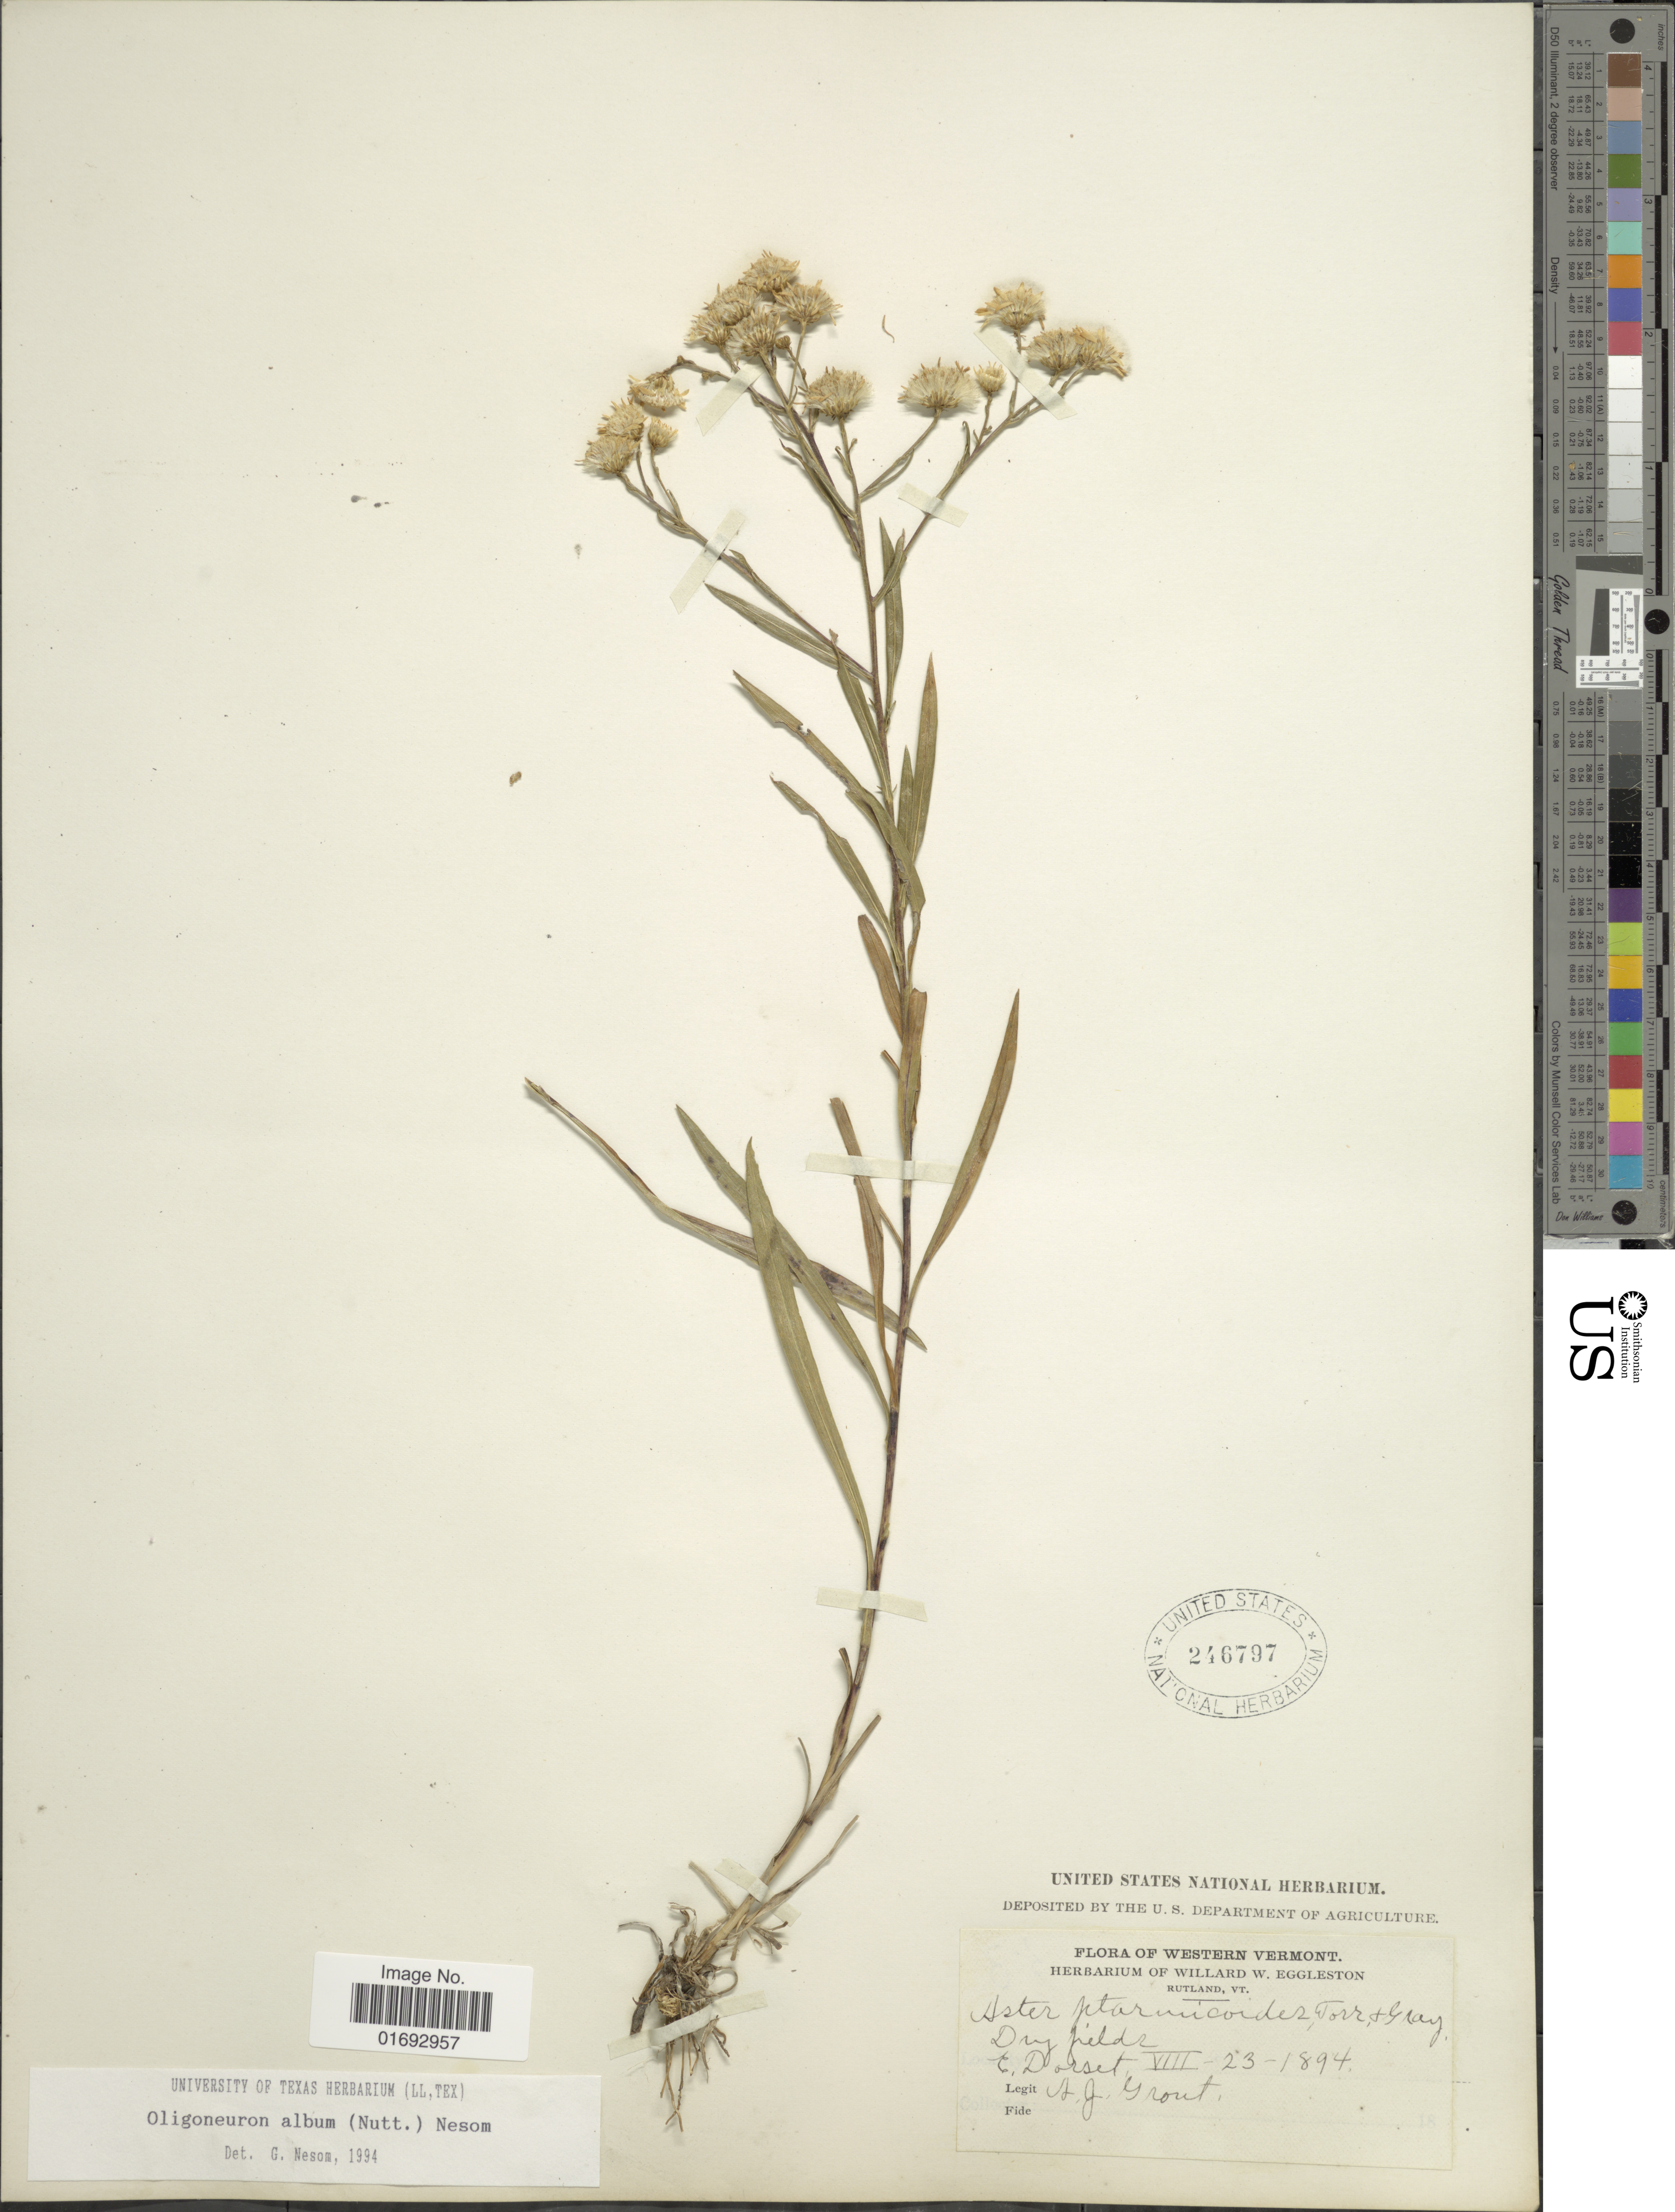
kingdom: Plantae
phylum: Tracheophyta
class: Magnoliopsida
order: Asterales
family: Asteraceae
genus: Oligoneuron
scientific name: Oligoneuron album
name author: (Nutt.) G.L. Nesom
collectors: A. J. Grout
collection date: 1894-08-23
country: United States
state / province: Vermont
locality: Western Vermont, Dry field, E. Dorset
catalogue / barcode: US 246797